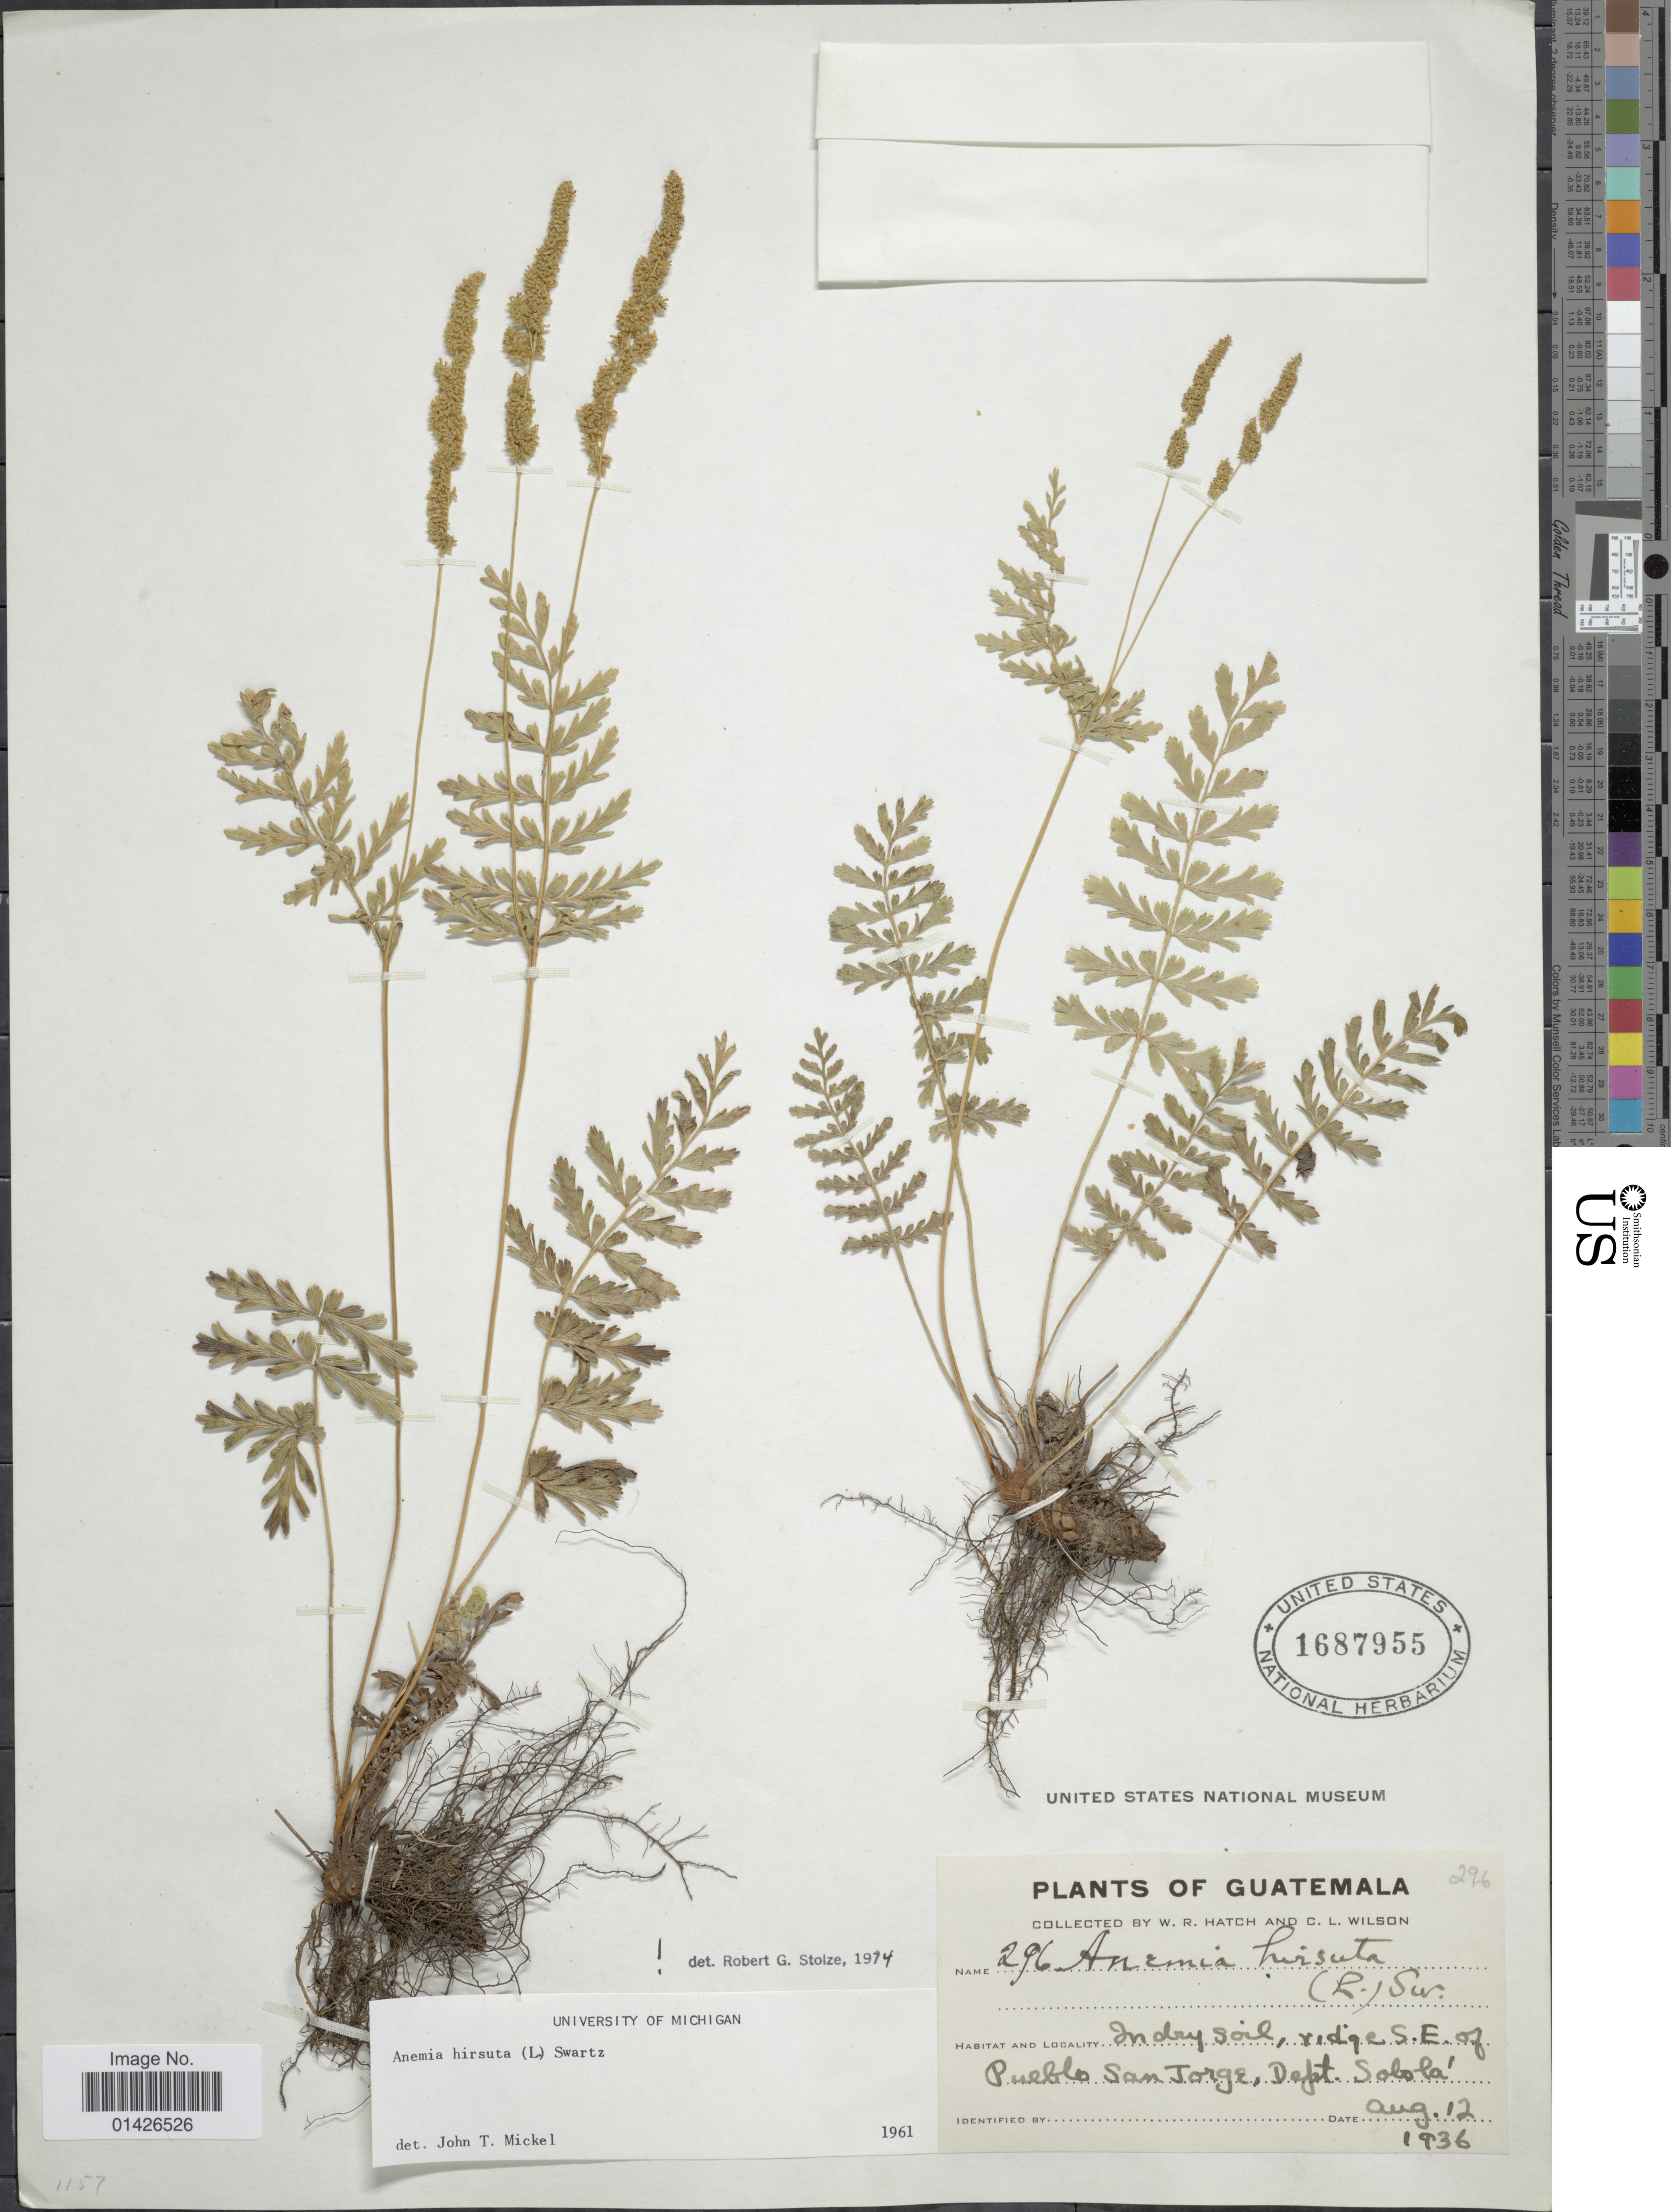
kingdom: Plantae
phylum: Tracheophyta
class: Polypodiopsida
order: Schizaeales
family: Anemiaceae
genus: Anemia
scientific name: Anemia hirsuta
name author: (L.) Sw.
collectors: W. Hatch & C. L. Wilson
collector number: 296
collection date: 1936-08-12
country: Guatemala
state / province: Sololá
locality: Ridge S.E> of Pueblo San Jorge, Dept. Solola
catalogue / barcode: US 1687955